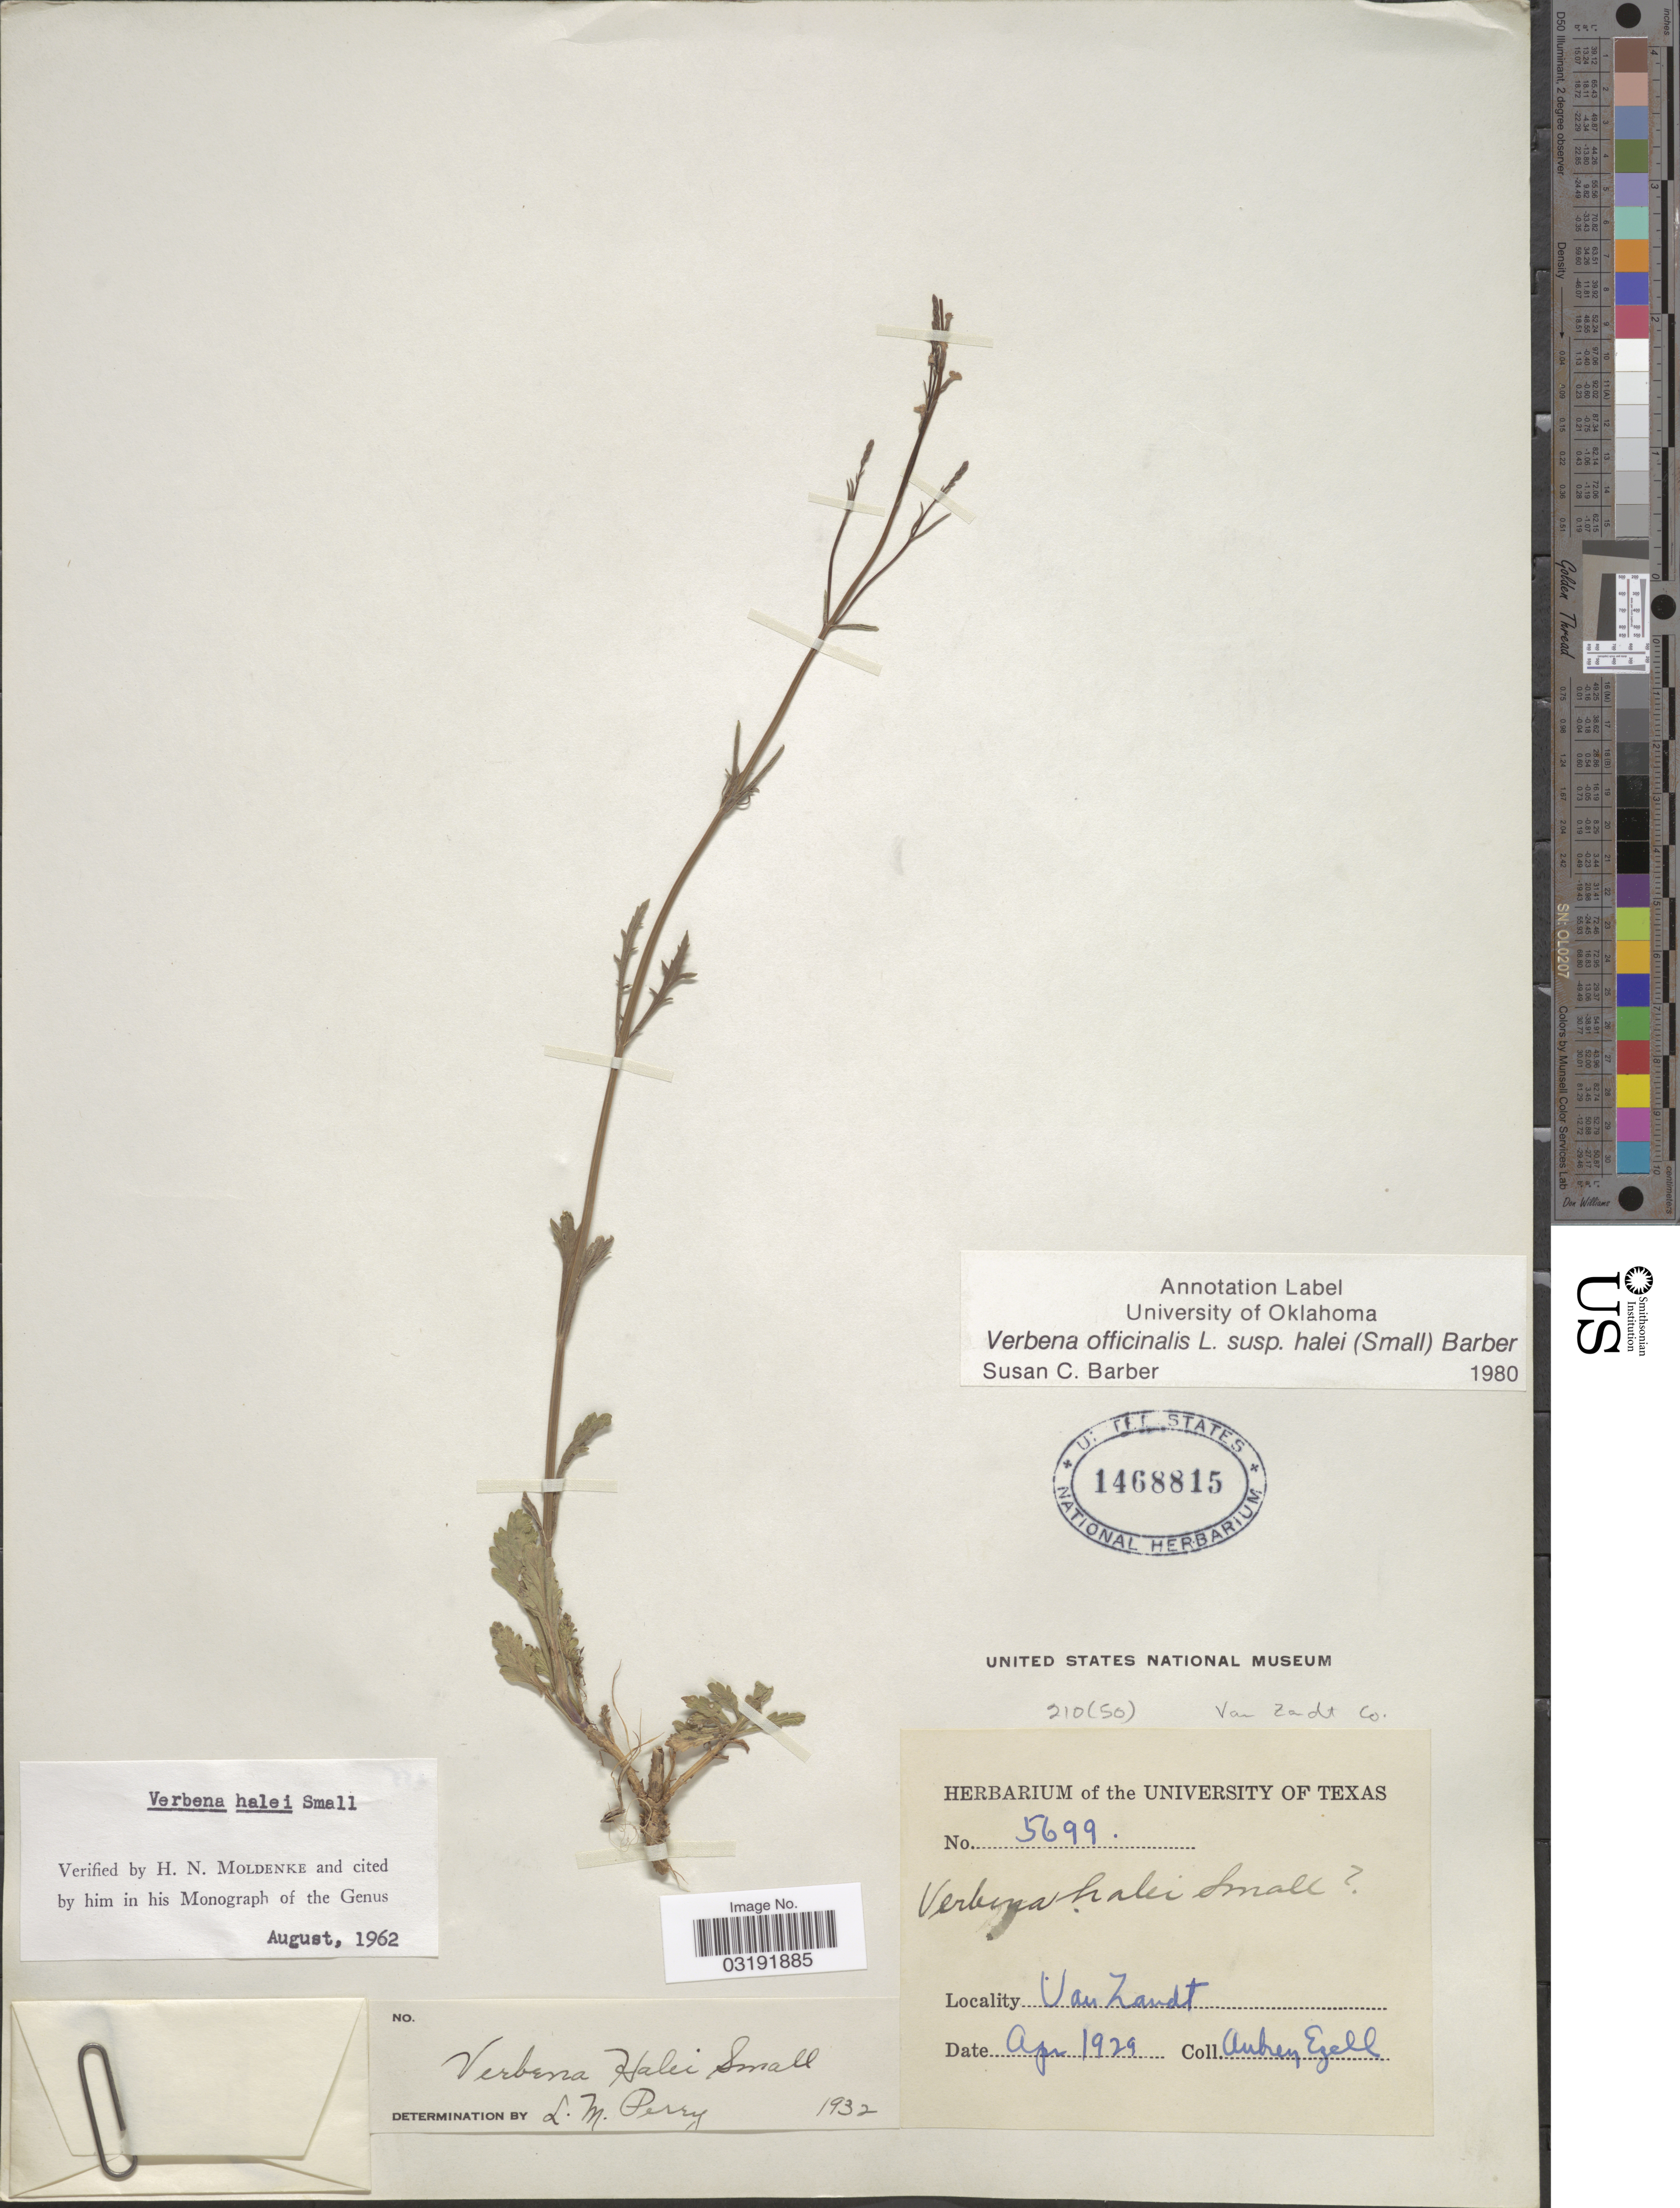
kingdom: Plantae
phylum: Tracheophyta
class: Magnoliopsida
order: Lamiales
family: Verbenaceae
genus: Verbena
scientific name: Verbena officinalis subsp. halei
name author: L.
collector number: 5699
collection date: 1929-04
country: United States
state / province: Texas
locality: Van Zandt Co. Van Zandt.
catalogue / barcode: US 1468815